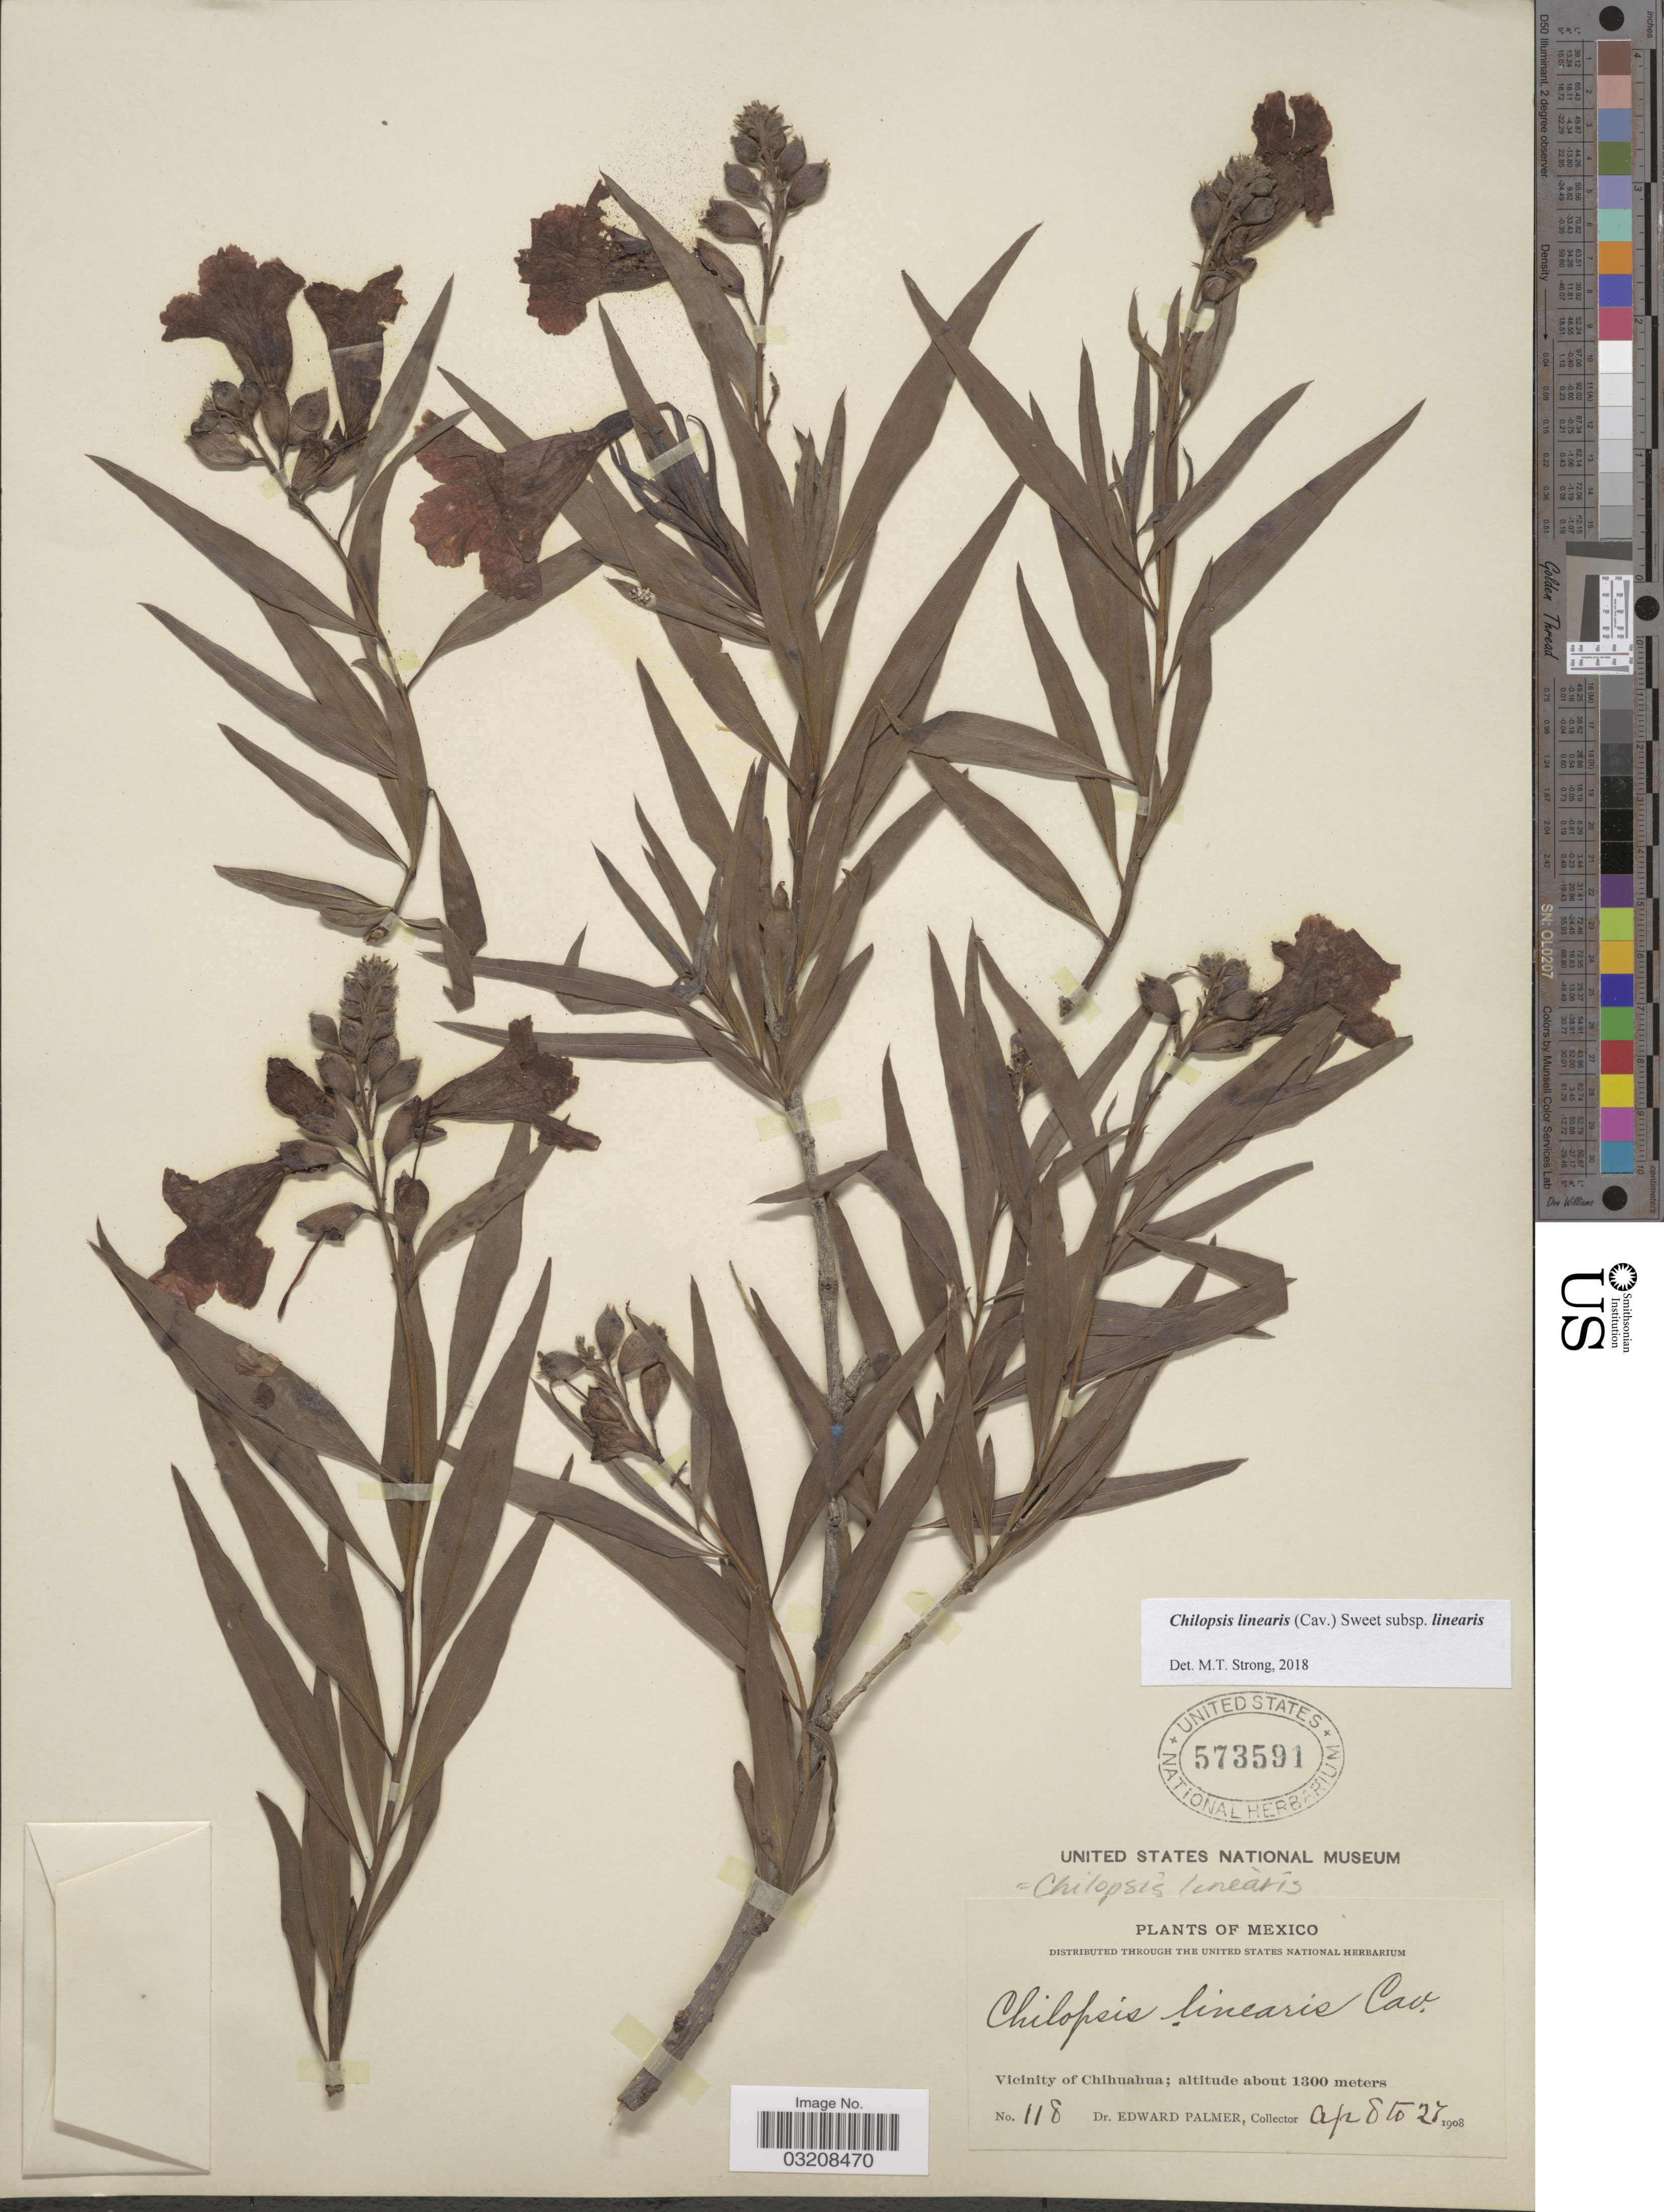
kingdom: Plantae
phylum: Tracheophyta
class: Magnoliopsida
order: Lamiales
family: Bignoniaceae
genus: Chilopsis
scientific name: Chilopsis linearis subsp. linearis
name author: (Cav.) Sweet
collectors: E. Palmer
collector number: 118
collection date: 1908-04-08/1908-04-27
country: Mexico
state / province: Chihuahua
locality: Vicinity of Chihuahua.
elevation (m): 1300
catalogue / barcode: US 573591